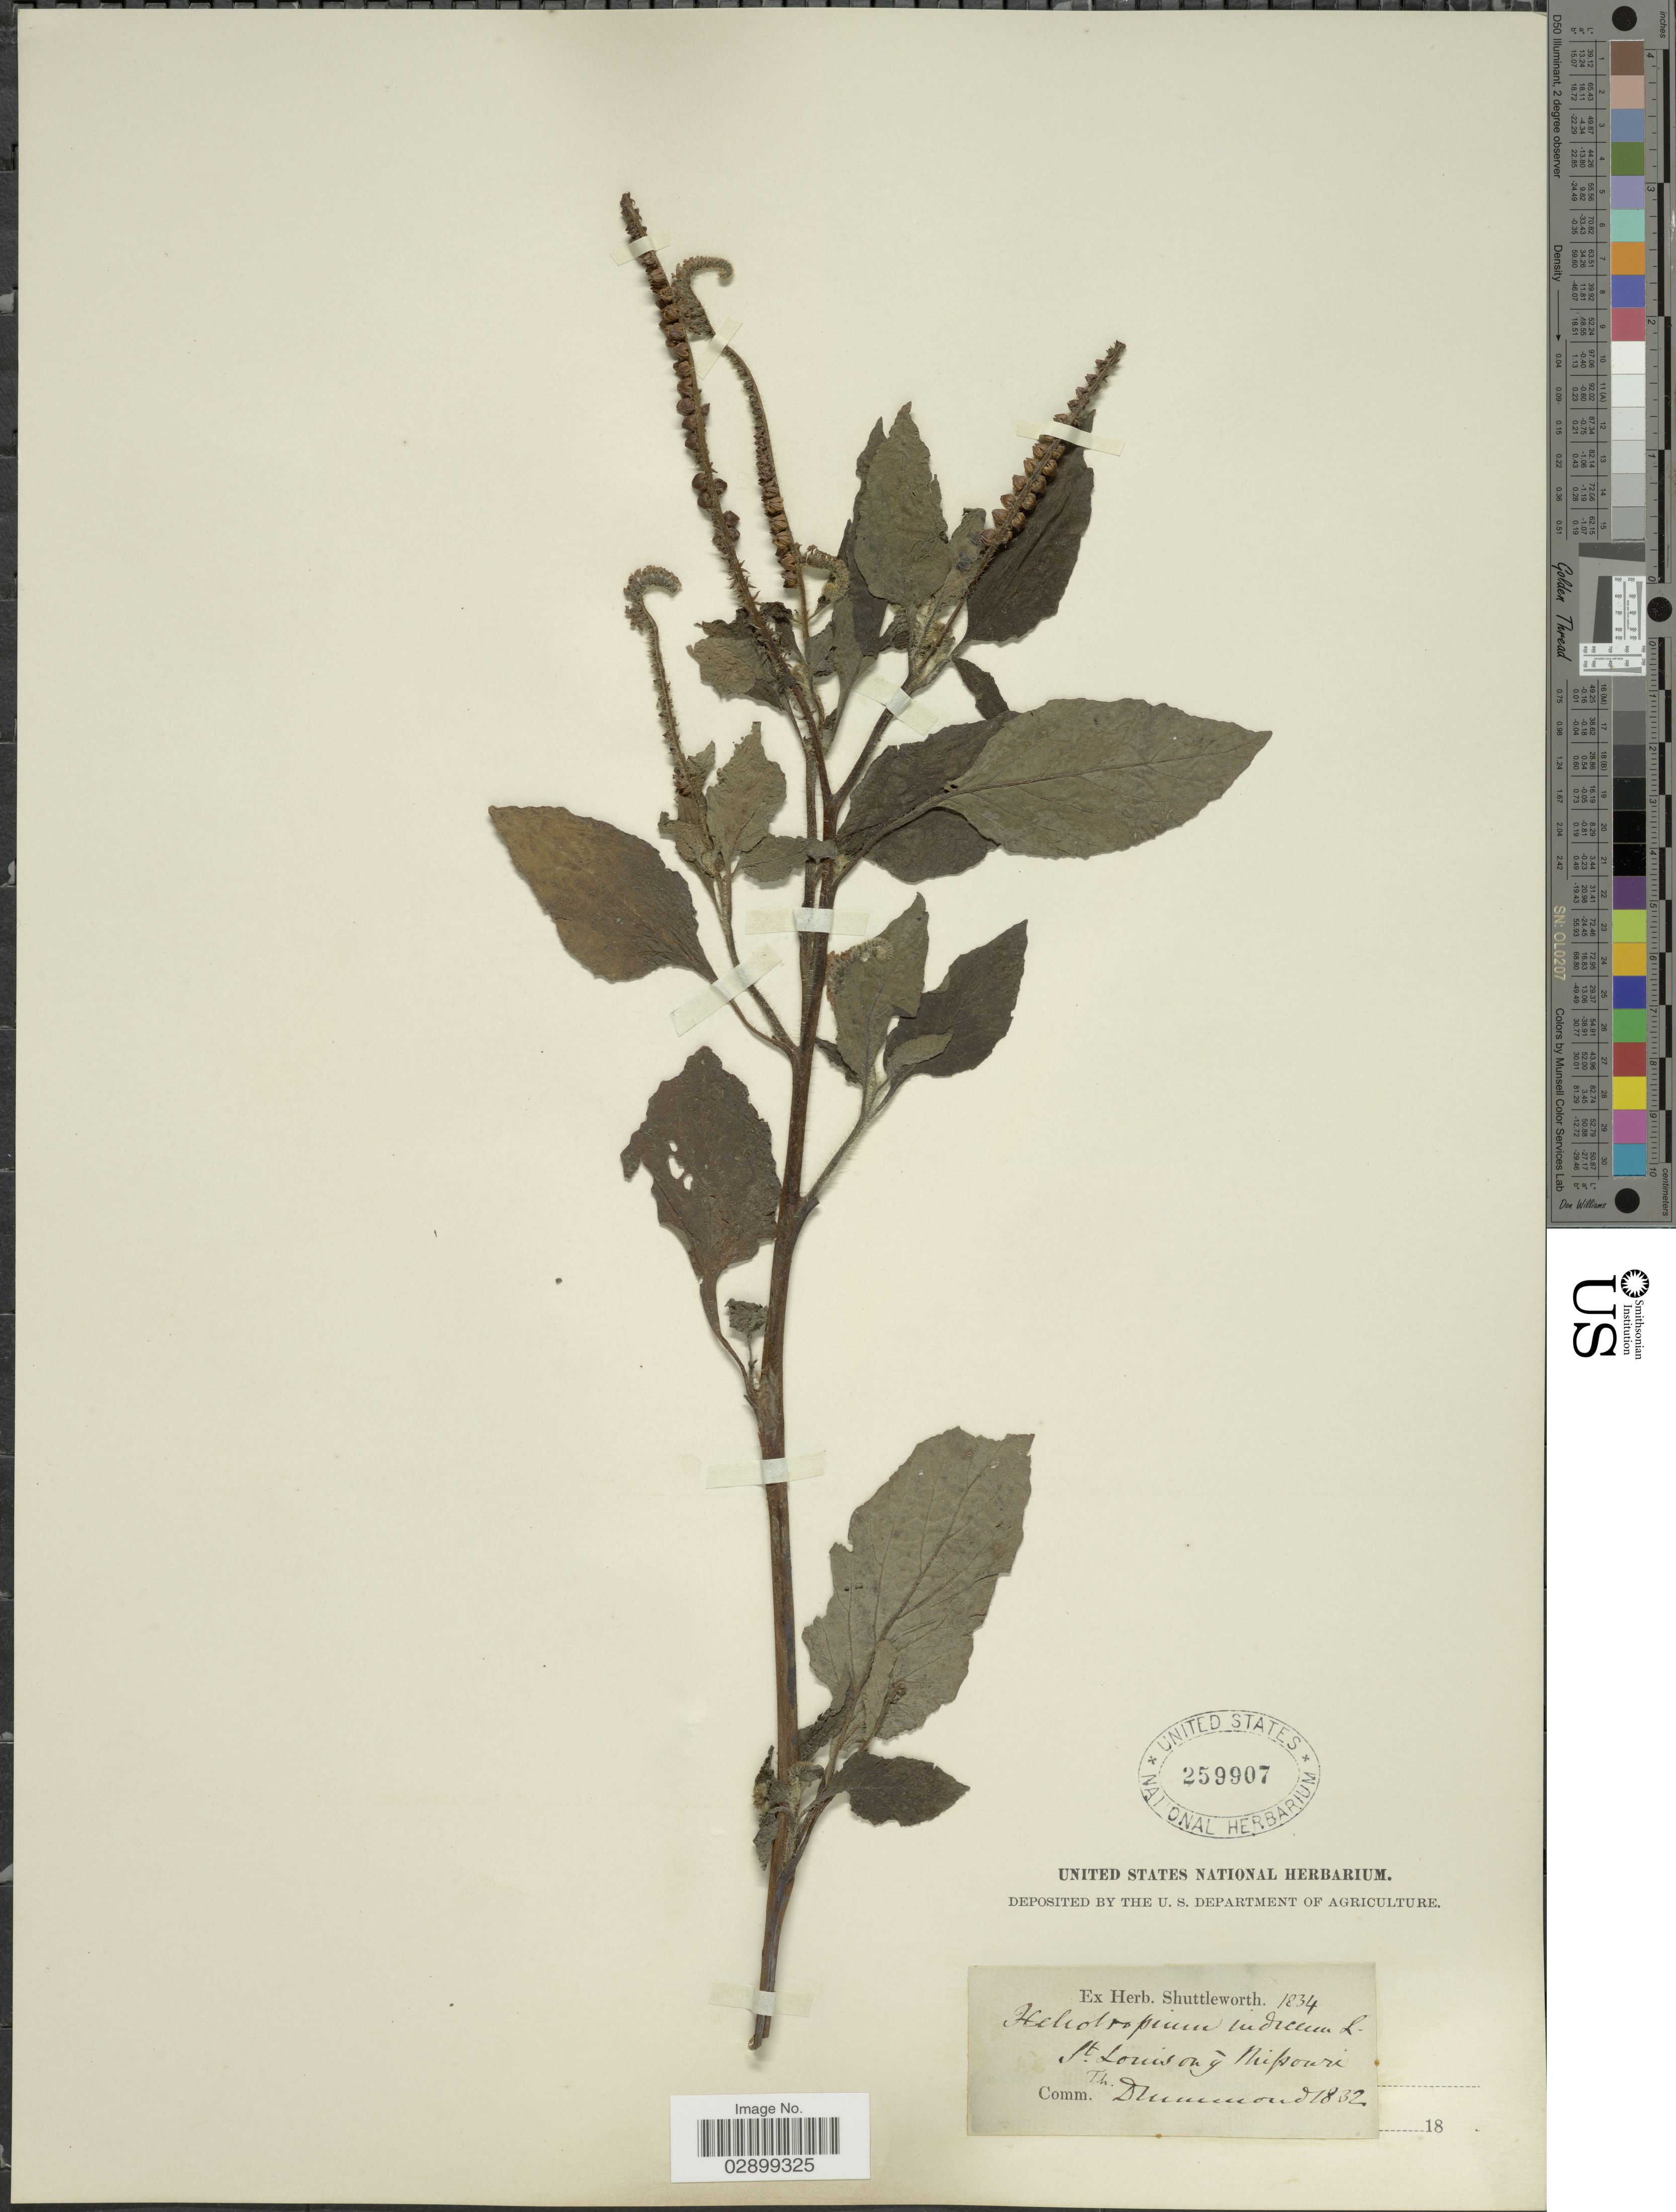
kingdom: Plantae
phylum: Tracheophyta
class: Magnoliopsida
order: Boraginales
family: Heliotropiaceae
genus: Heliotropium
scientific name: Heliotropium indicum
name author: L.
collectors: Ex herb. Shuttleworth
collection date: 1834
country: United States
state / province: Missouri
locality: St. Louis.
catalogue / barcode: US 259907